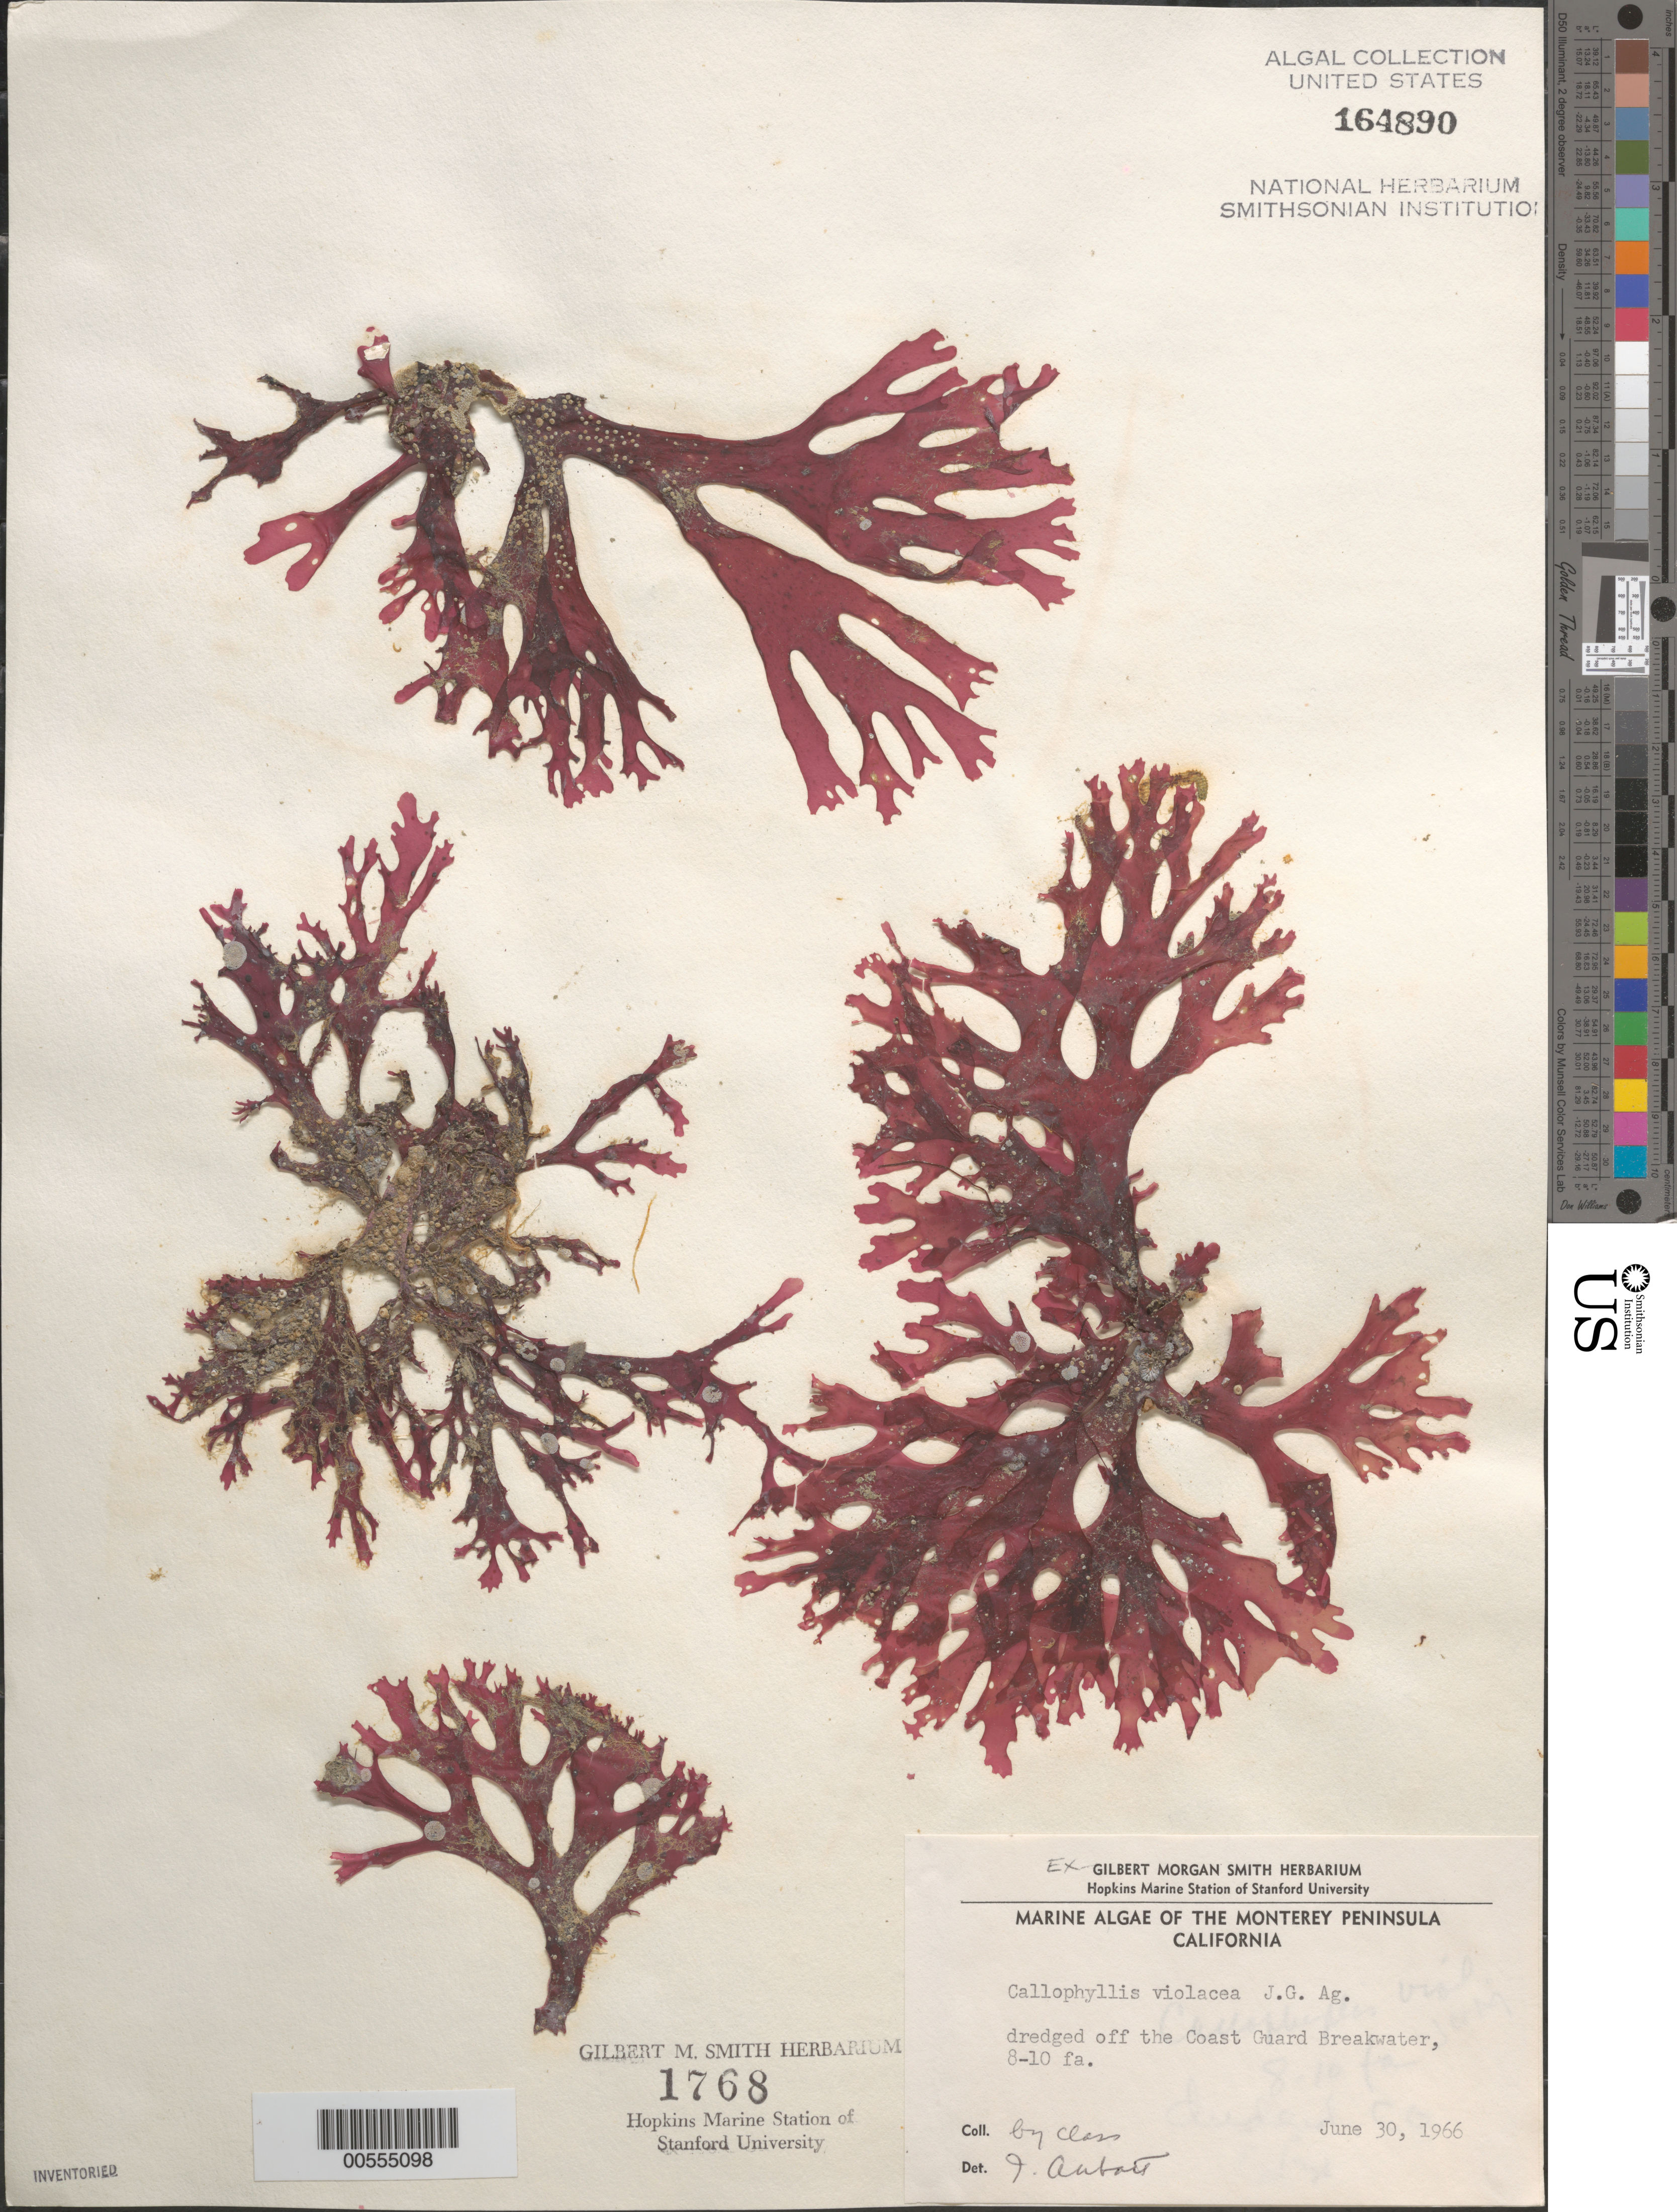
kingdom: Plantae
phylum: Rhodophyta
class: Florideophyceae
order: Gigartinales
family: Kallymeniaceae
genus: Callophyllis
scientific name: Callophyllis violacea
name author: J. Agardh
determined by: Abbott, Isabella A.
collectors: Students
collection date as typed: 30 Jun 1966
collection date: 1966-06-30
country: United States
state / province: California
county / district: Monterey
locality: Off Coast Guard breakwater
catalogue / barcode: US 164890